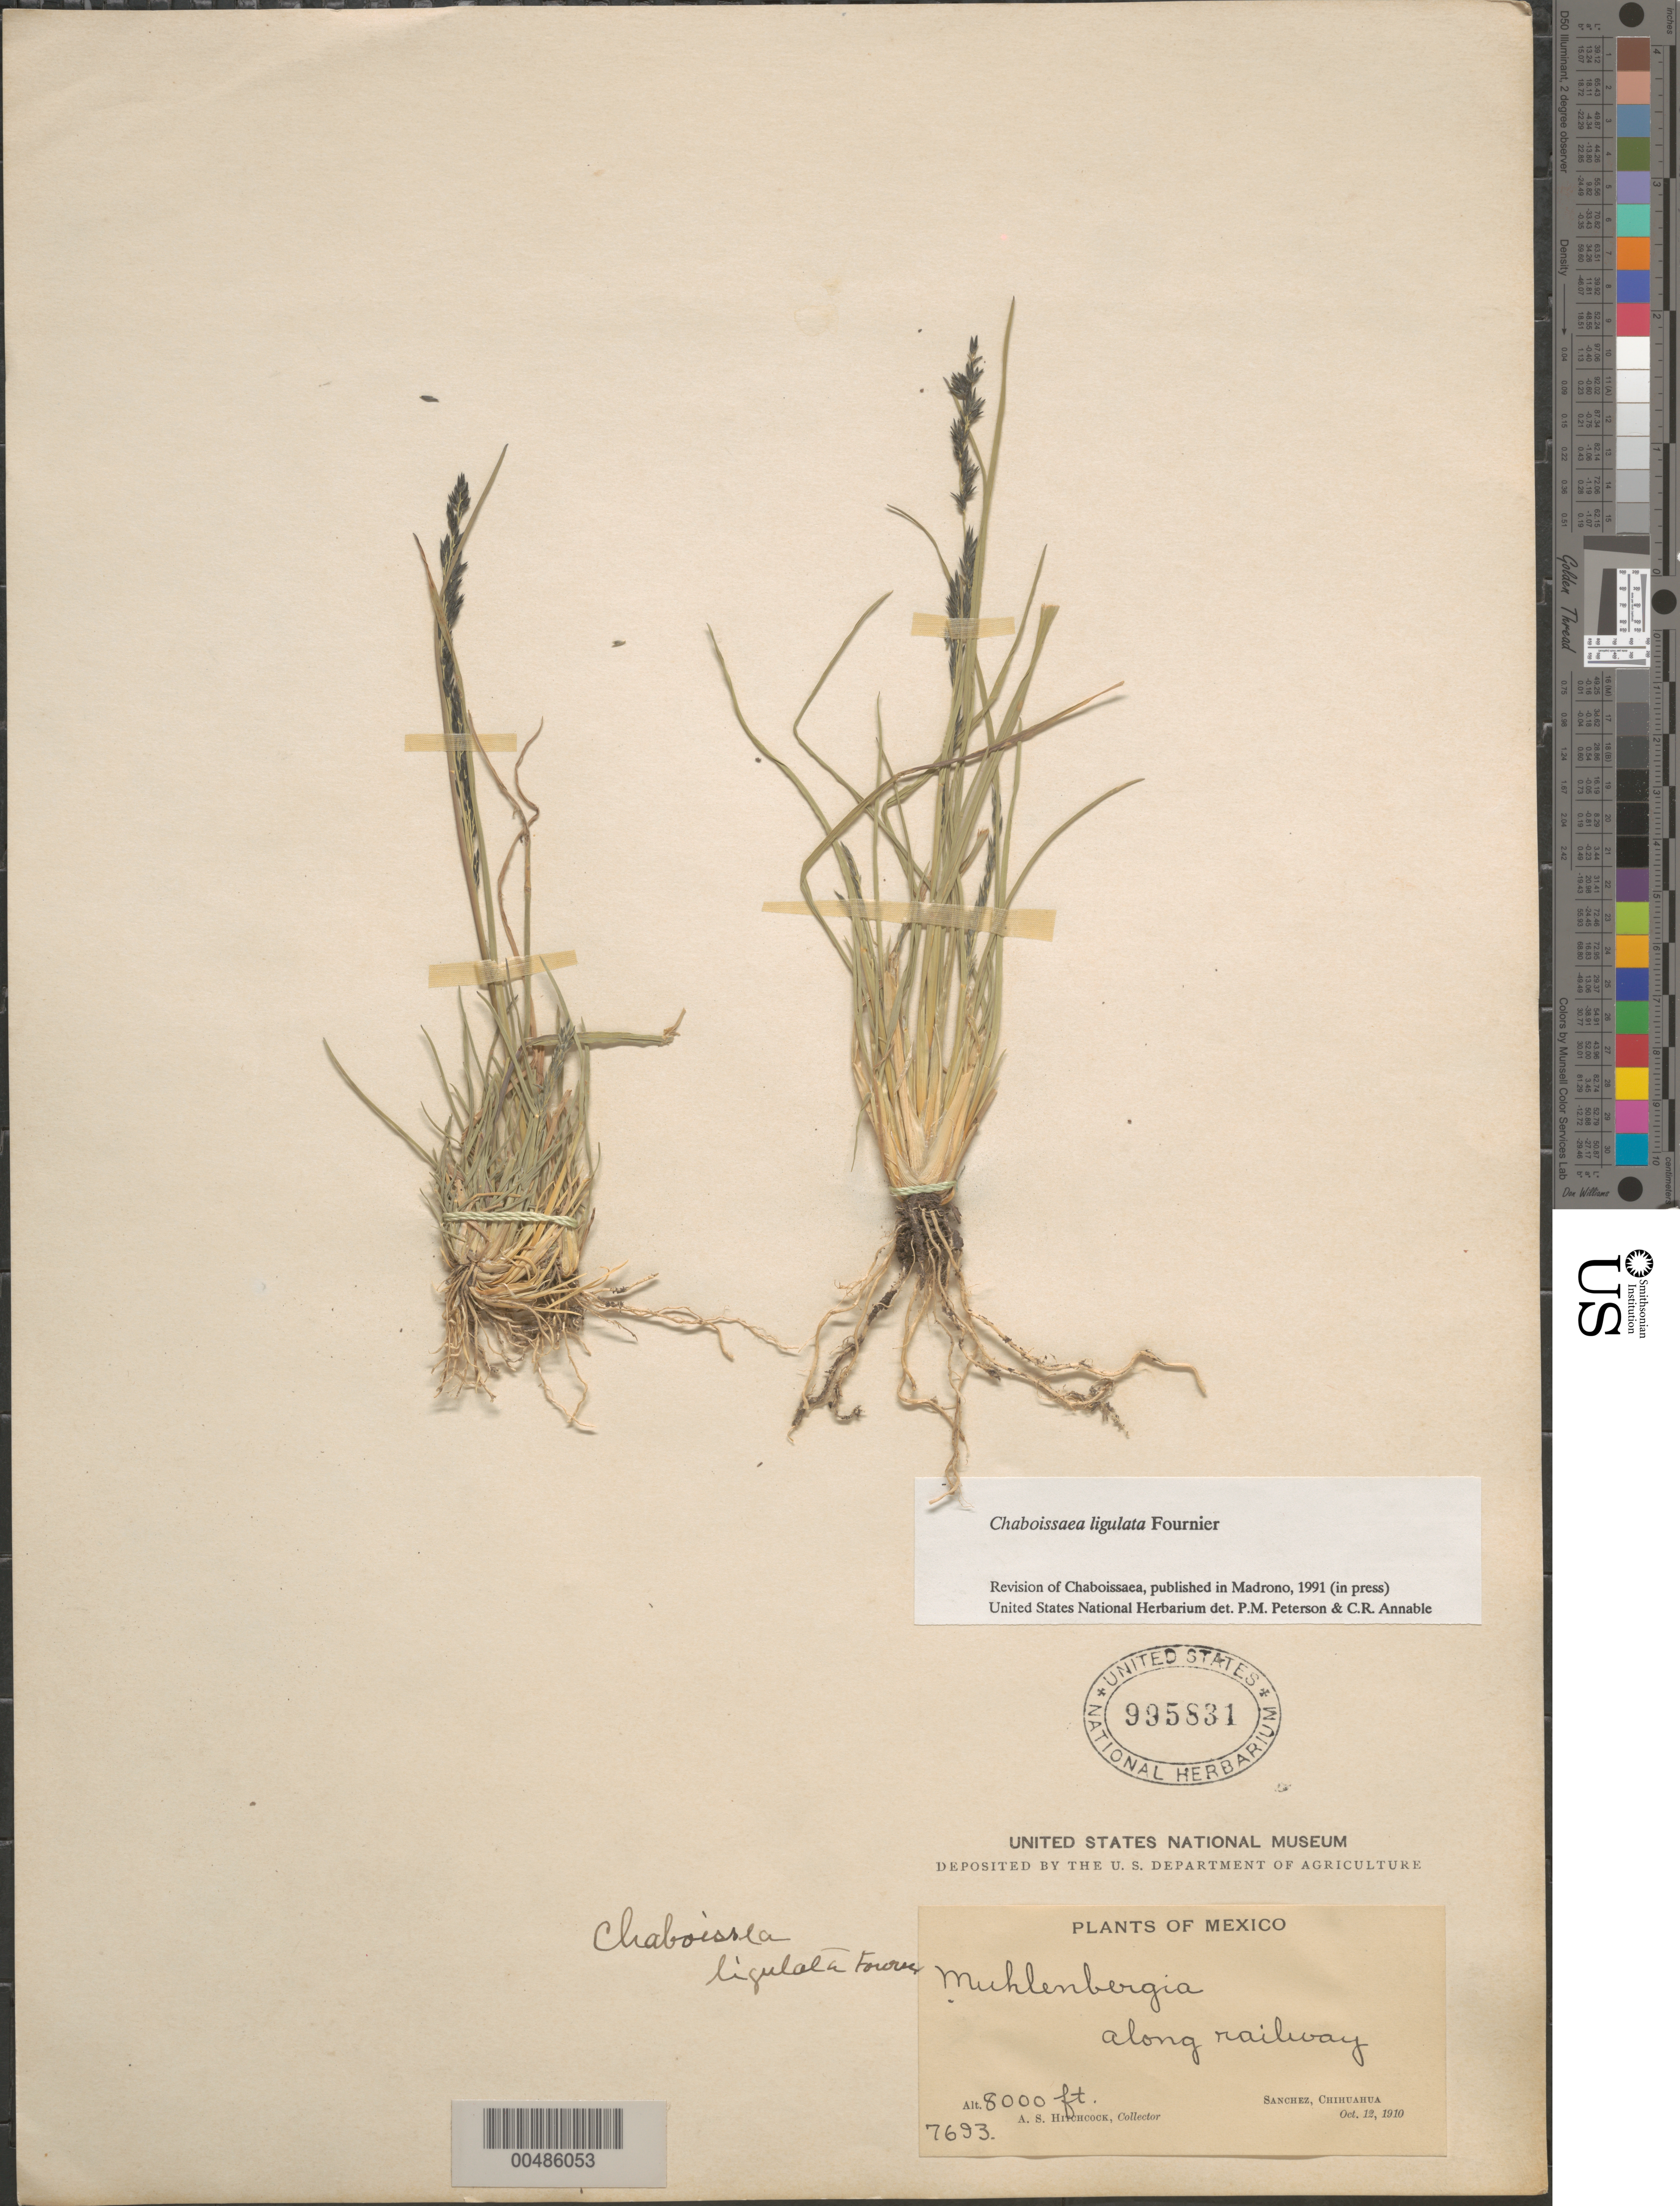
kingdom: Plantae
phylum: Tracheophyta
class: Liliopsida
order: Poales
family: Poaceae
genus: Chaboissaea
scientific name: Chaboissaea ligulata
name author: E. Fourn.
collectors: A. S. Hitchcock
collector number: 7693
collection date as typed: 12 Oct 1910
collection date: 1910-10-12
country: Mexico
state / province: Chihuahua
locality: Sanchez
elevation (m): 2438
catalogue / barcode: US 995831